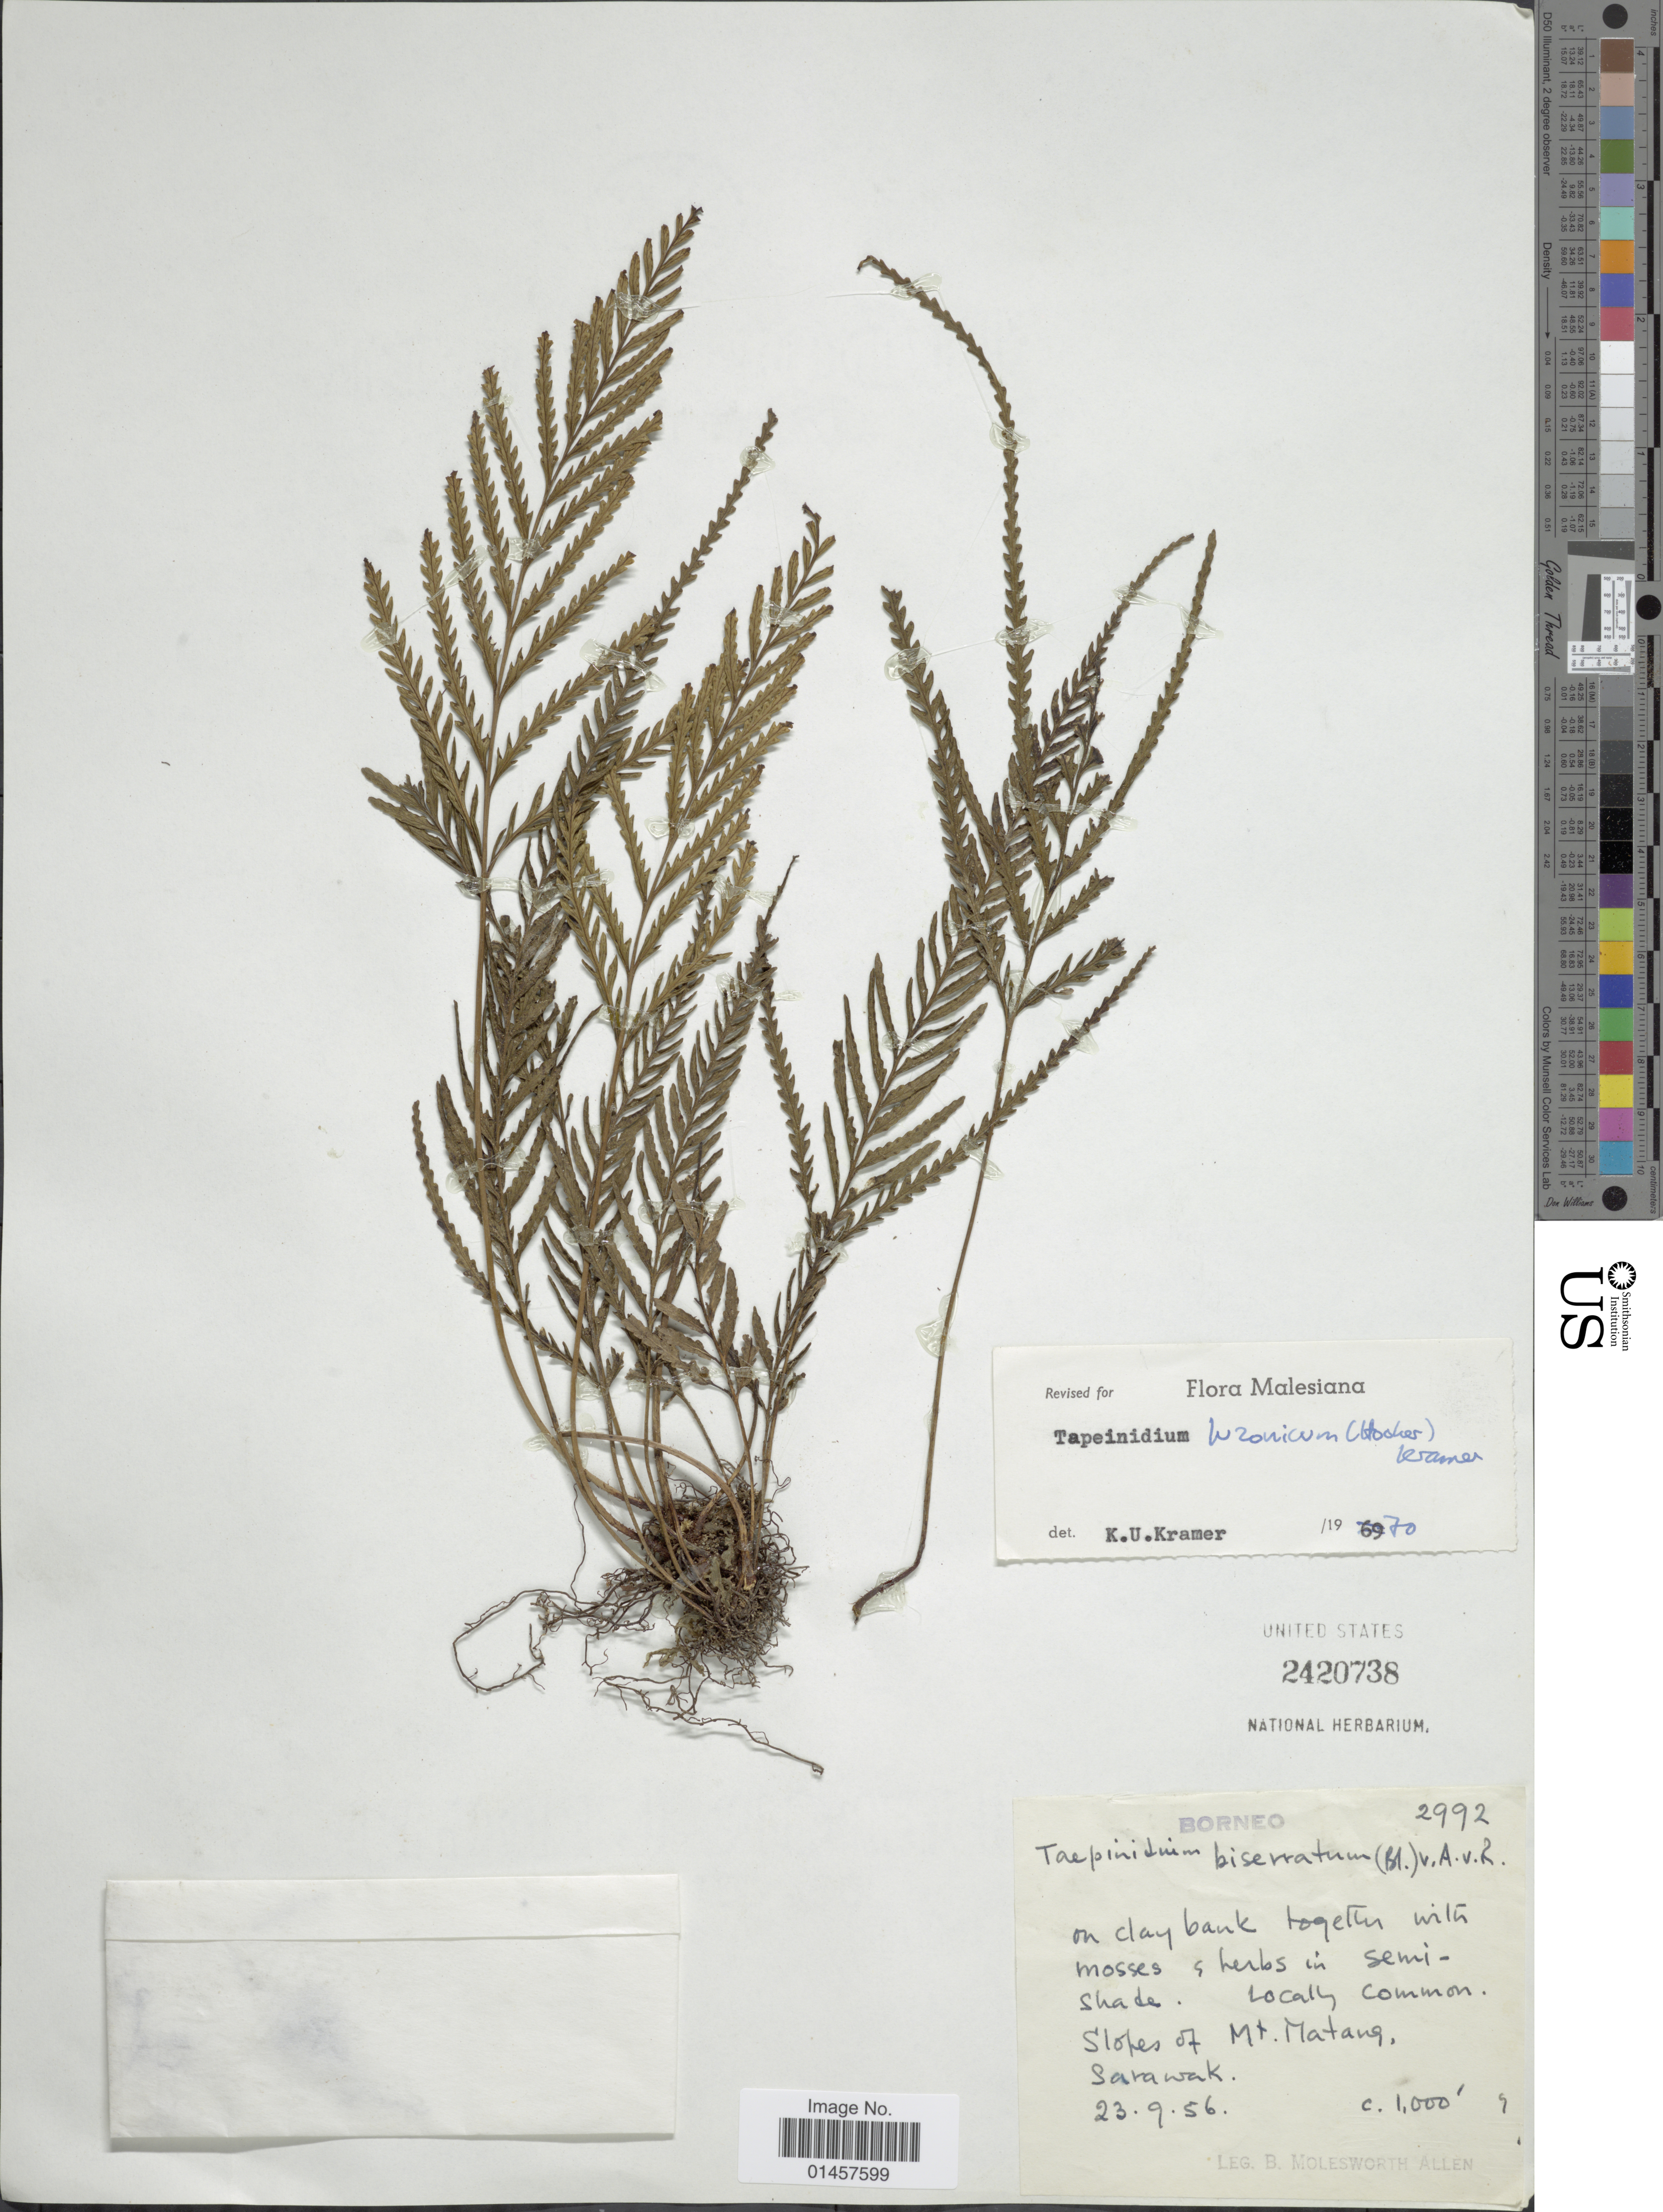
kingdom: Plantae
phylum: Tracheophyta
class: Polypodiopsida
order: Polypodiales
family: Lindsaeaceae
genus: Tapeinidium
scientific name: Tapeinidium luzonicum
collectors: B. E. G. Molesworth-Allen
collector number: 2992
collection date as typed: Transcribed d/m/y: 23/9/56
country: Malaysia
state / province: Sarawak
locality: Slopes of Mt. Matang, Sarawak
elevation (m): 305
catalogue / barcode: US 2420738